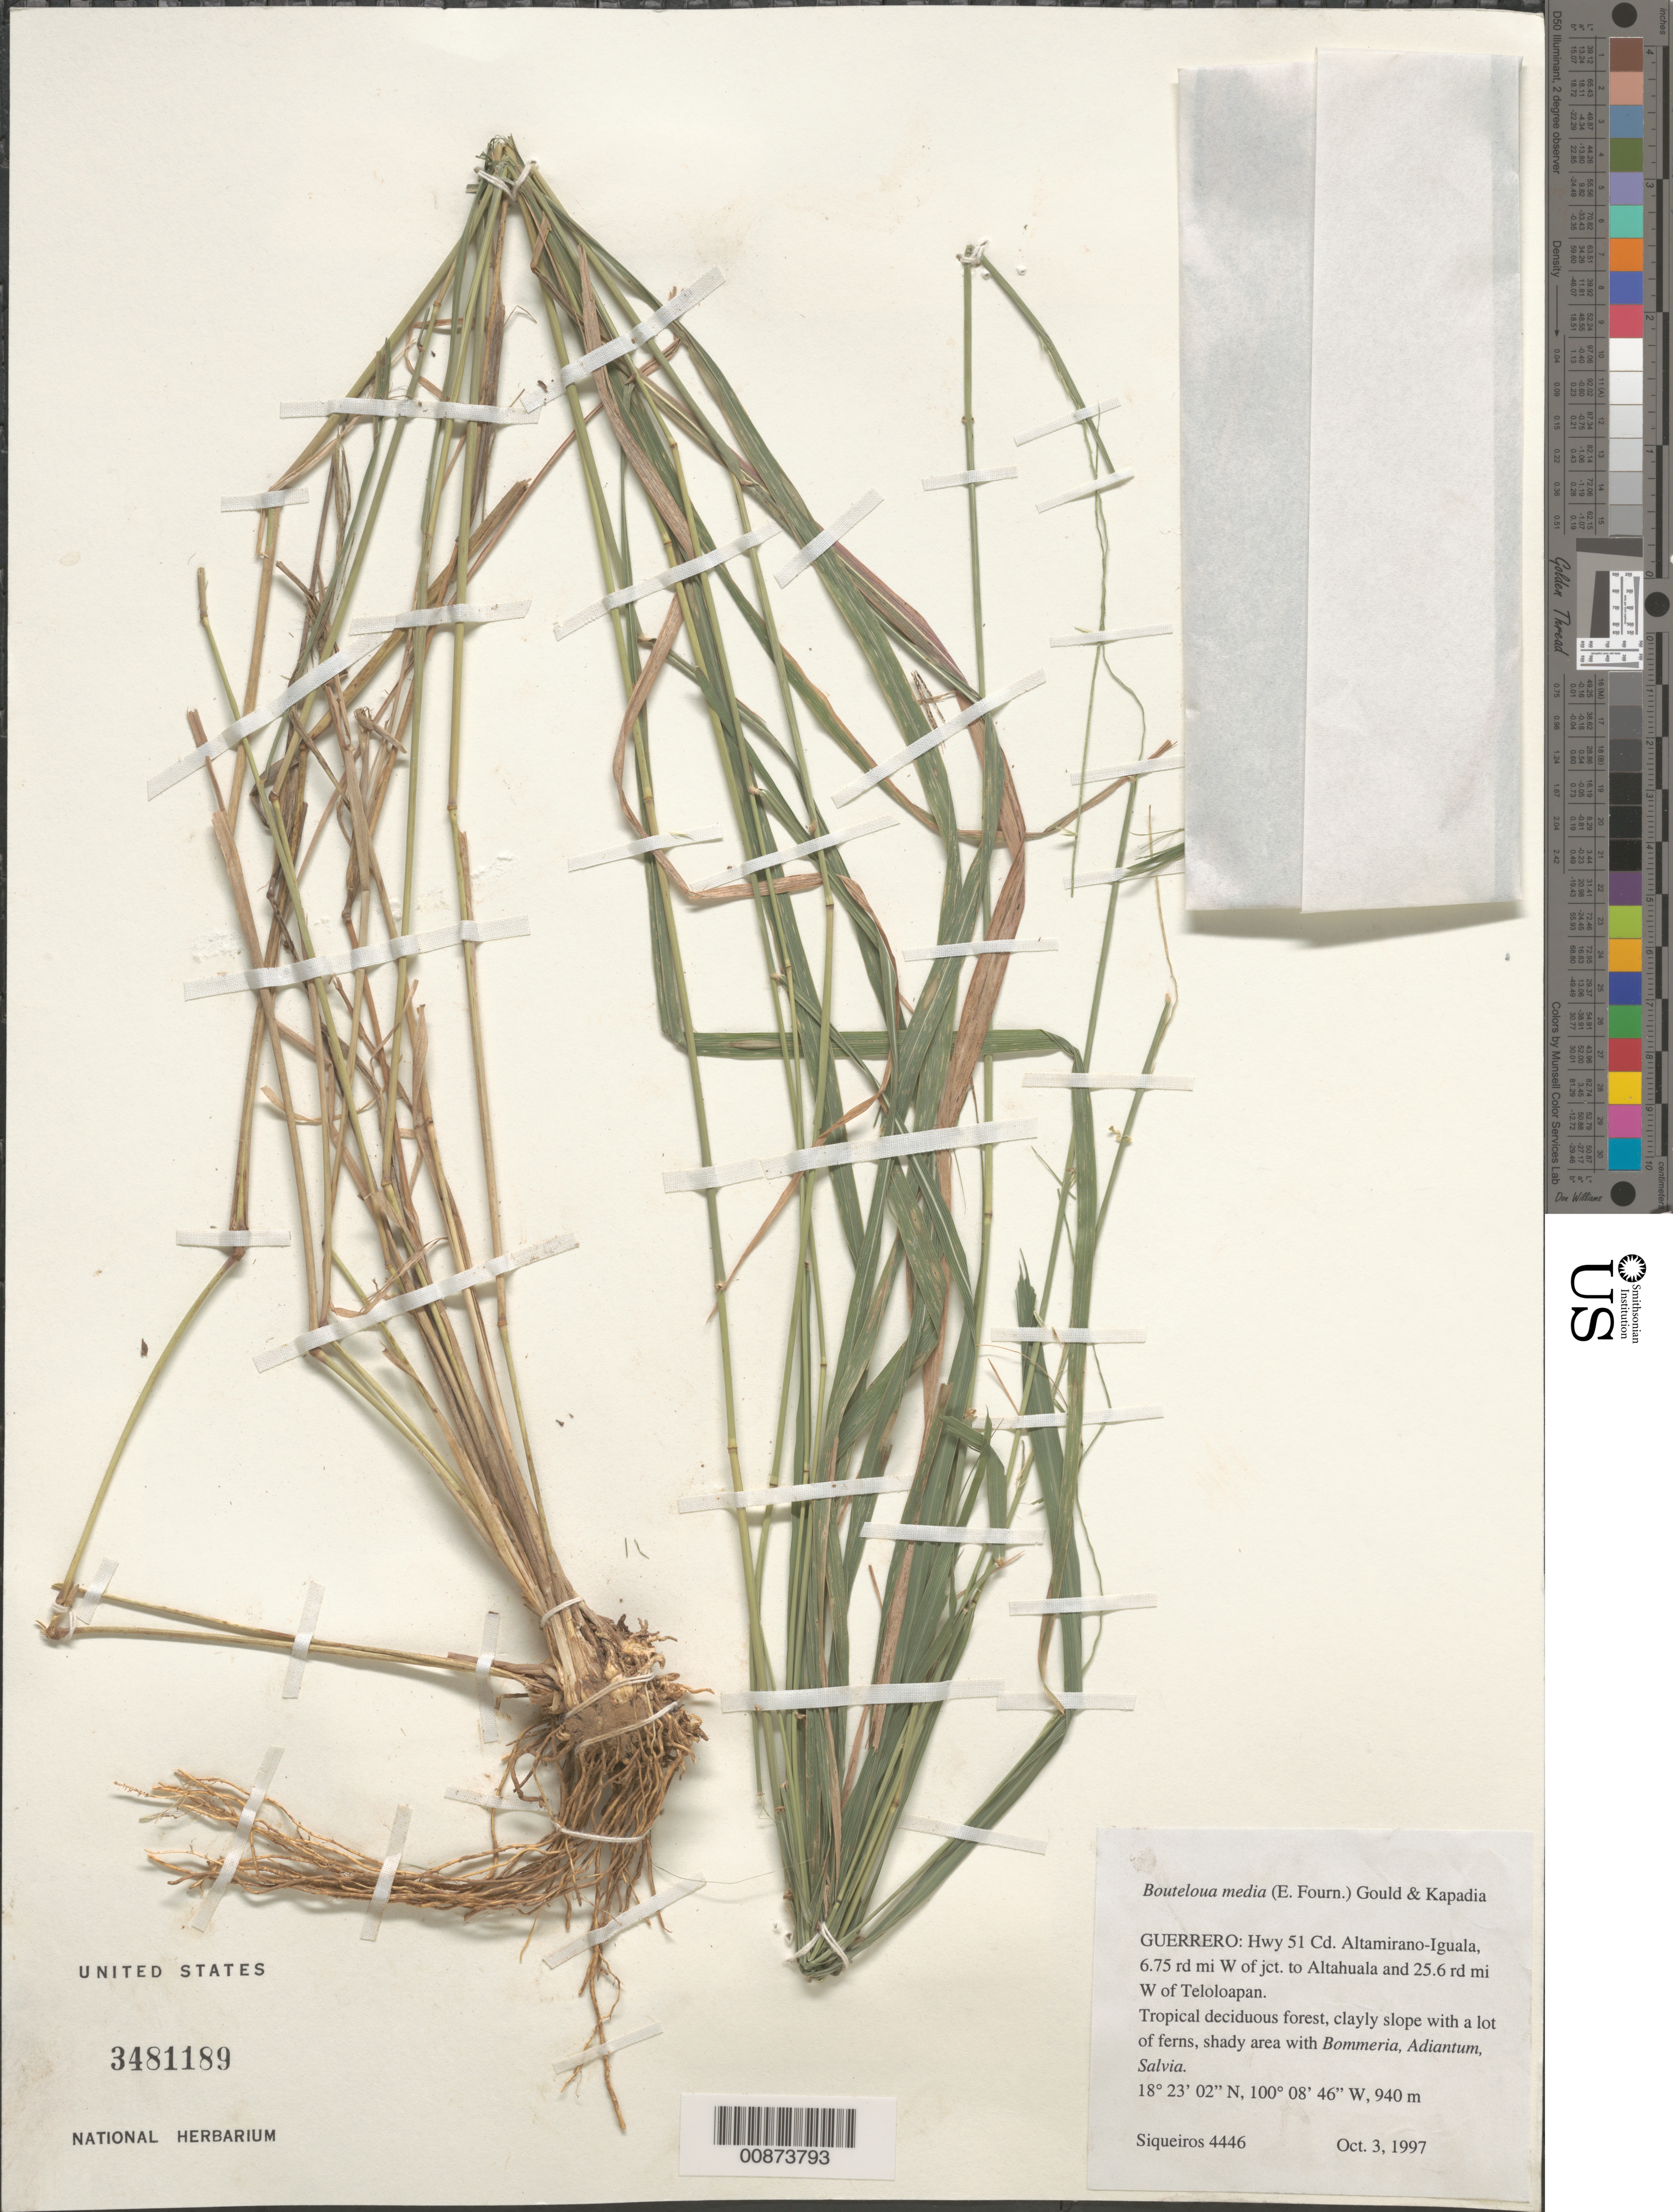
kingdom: Plantae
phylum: Tracheophyta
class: Liliopsida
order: Poales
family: Poaceae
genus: Bouteloua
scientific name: Bouteloua media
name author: (E. Fourn.) Gould & Kapadia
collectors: M. E. Siqueiros Delgado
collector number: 4446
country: Mexico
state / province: Guerrero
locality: Cd. Altamirano - Iguala, W to Altahuala, W of Teloloapan.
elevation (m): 940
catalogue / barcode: US 3481189